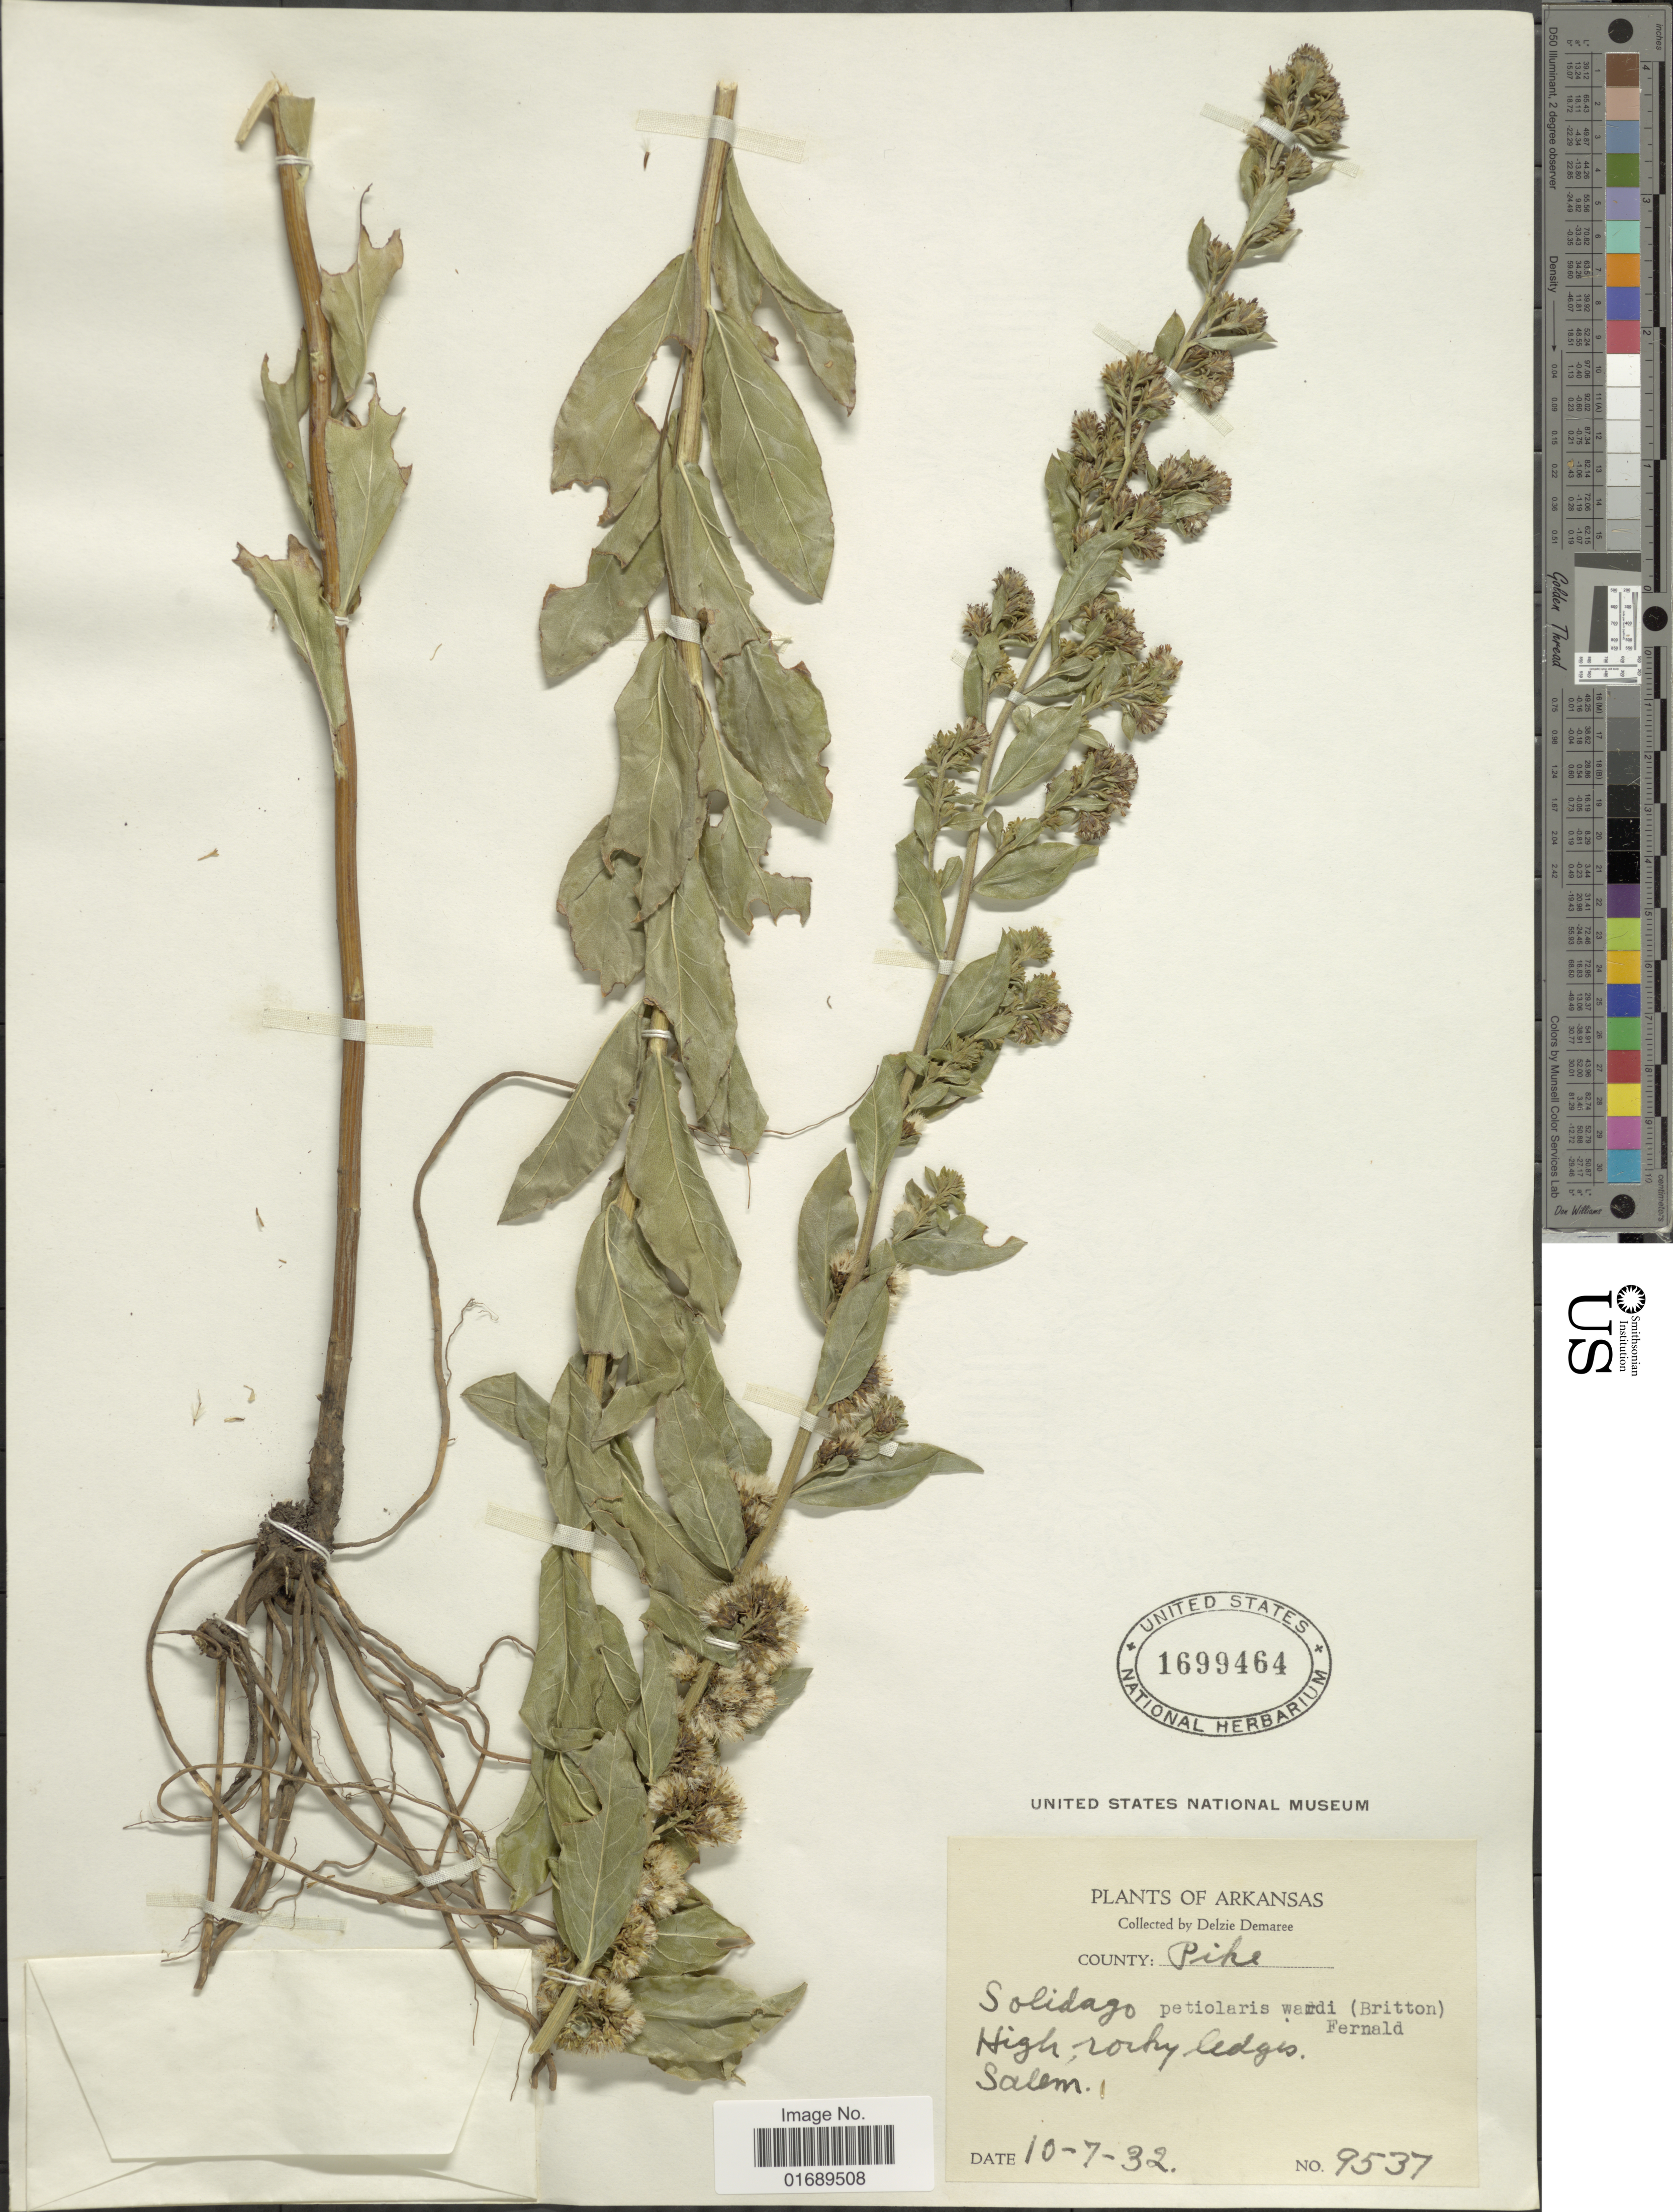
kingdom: Plantae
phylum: Tracheophyta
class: Magnoliopsida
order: Asterales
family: Asteraceae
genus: Solidago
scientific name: Solidago petiolaris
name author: Aiton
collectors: D. Demaree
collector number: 9537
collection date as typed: Transcribed d/m/y: 7/10/32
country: United States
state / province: Arkansas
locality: County: Pike, High, rocky ledges, Salem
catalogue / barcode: US 1699464